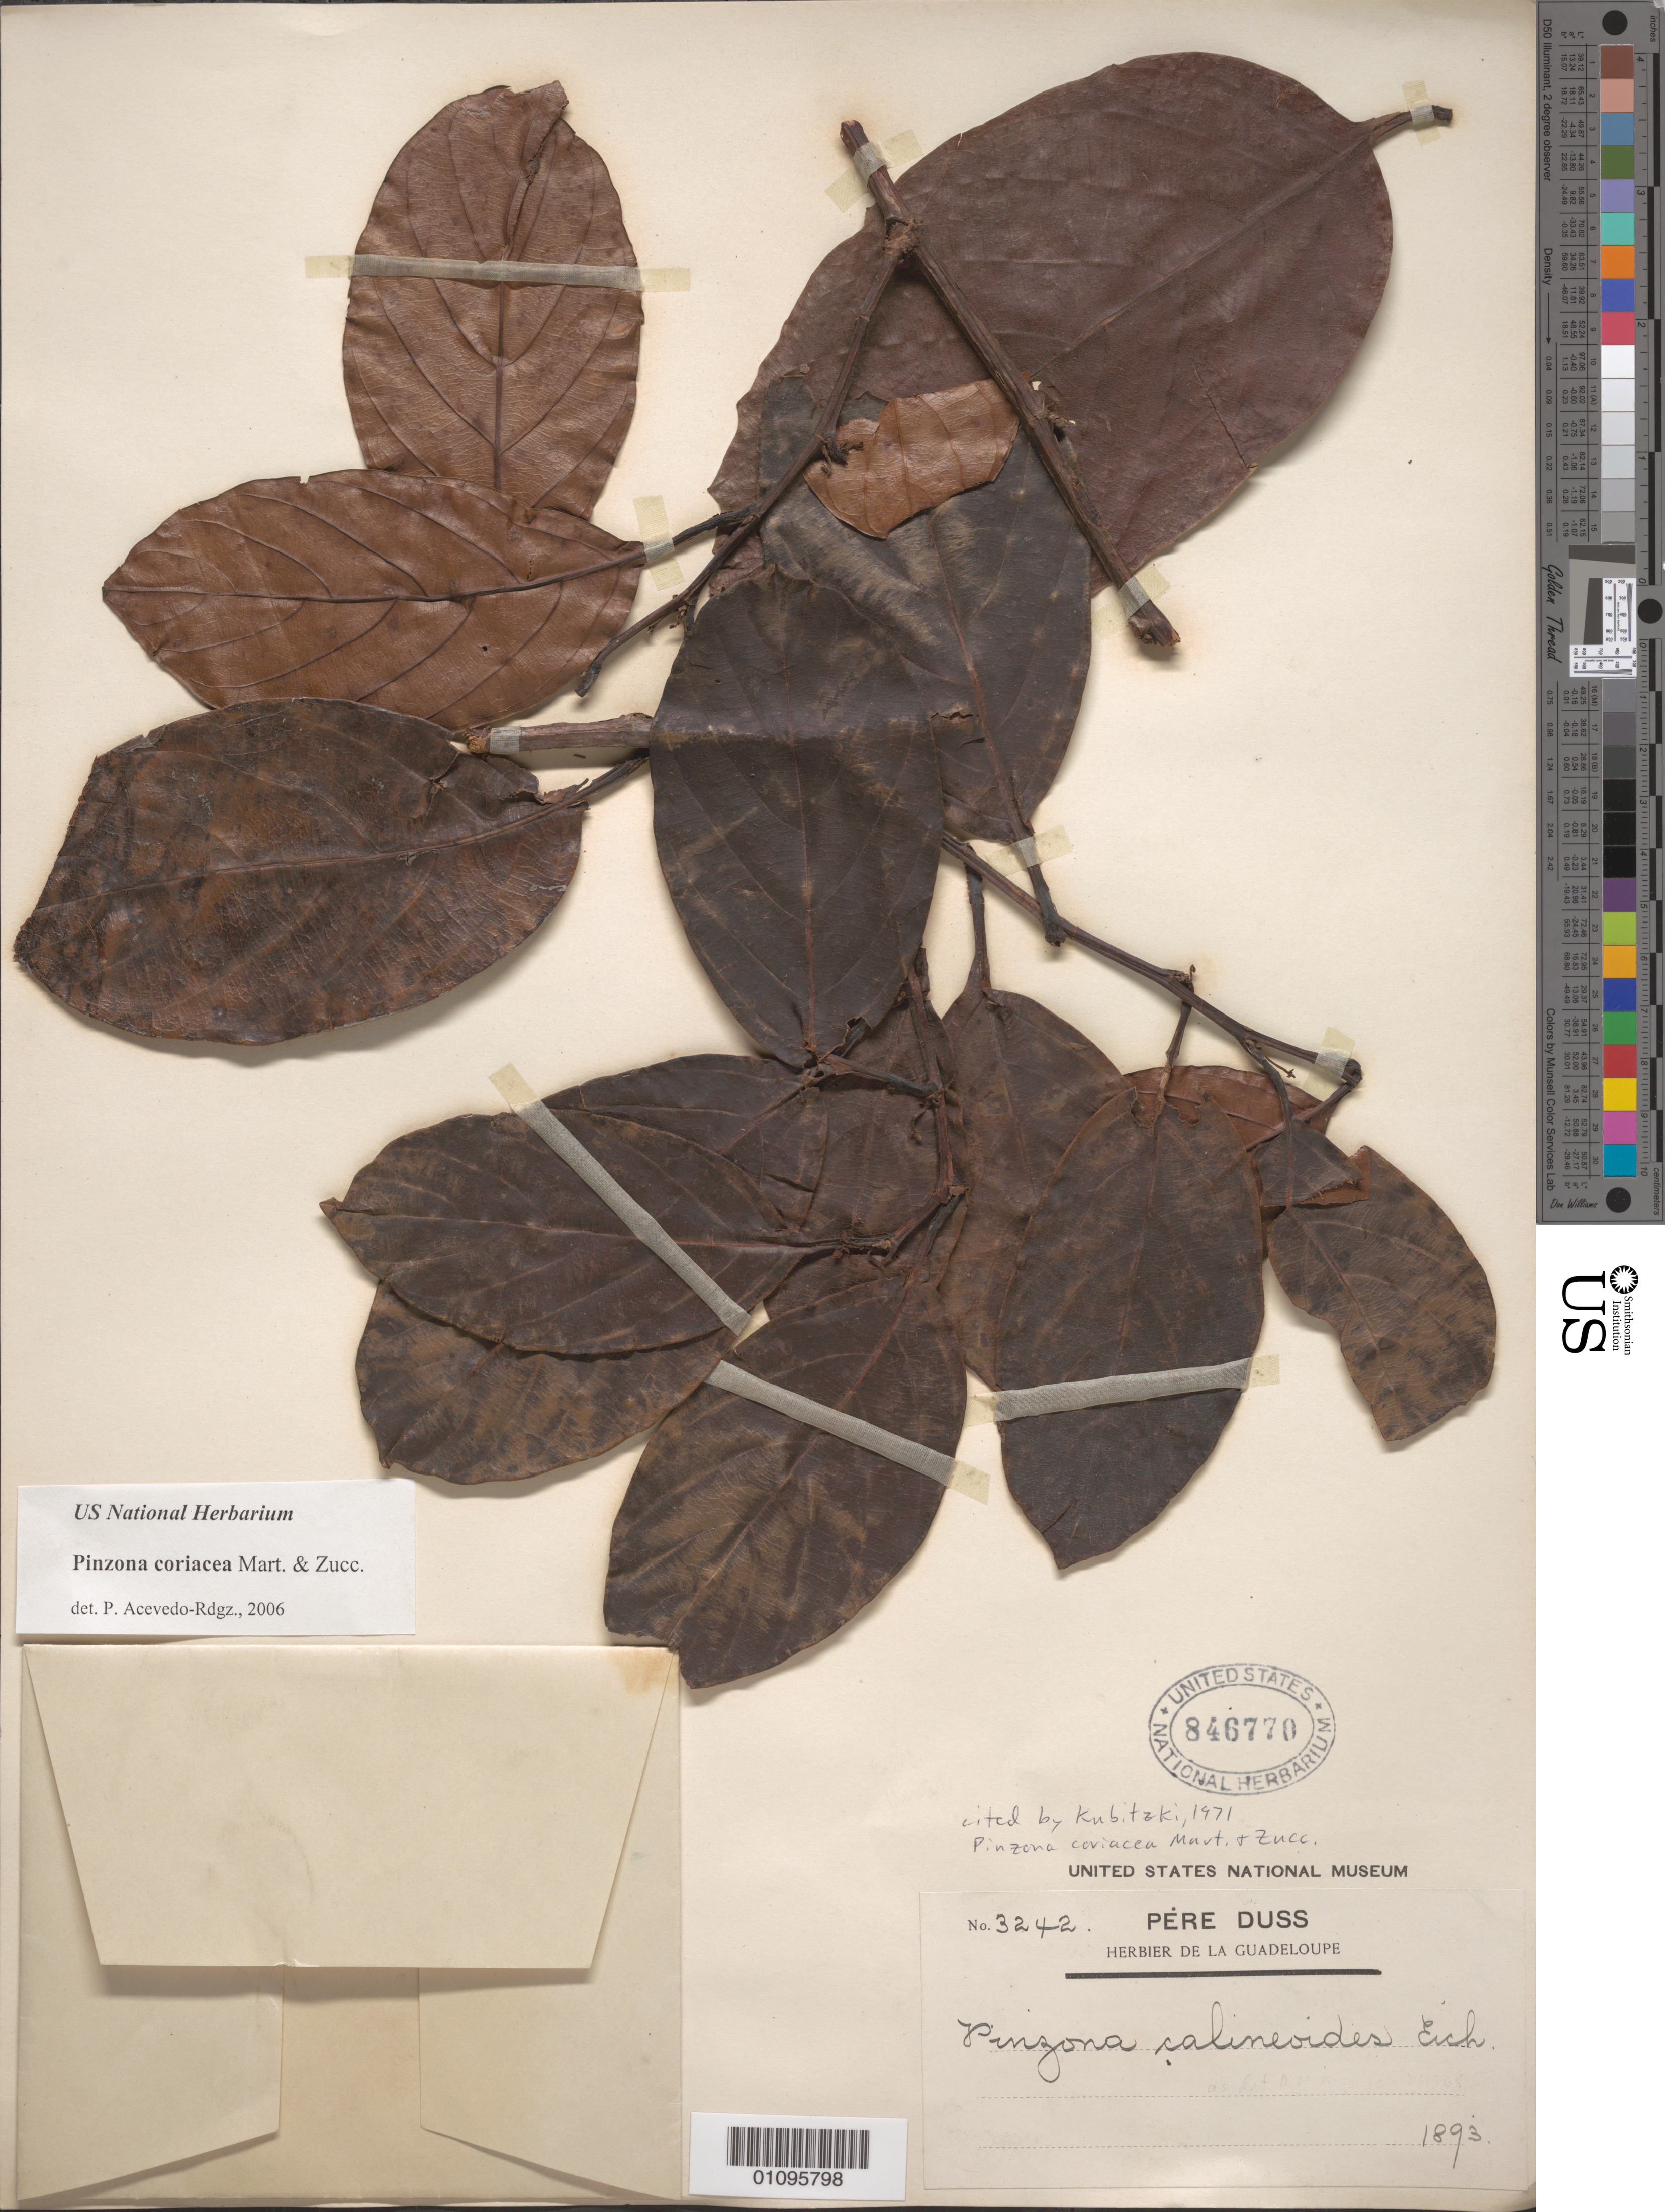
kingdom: Plantae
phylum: Tracheophyta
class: Magnoliopsida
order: Dilleniales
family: Dilleniaceae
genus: Pinzona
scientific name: Pinzona coriacea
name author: Mart. & Zucc.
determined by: Acevedo-Rodríguez, P., (BOT), Smithsonian Institution - National Museum of Natural History (UNITED STATES)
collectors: Père Duss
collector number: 3242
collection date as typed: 1893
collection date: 1893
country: Guadeloupe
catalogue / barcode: US 846770